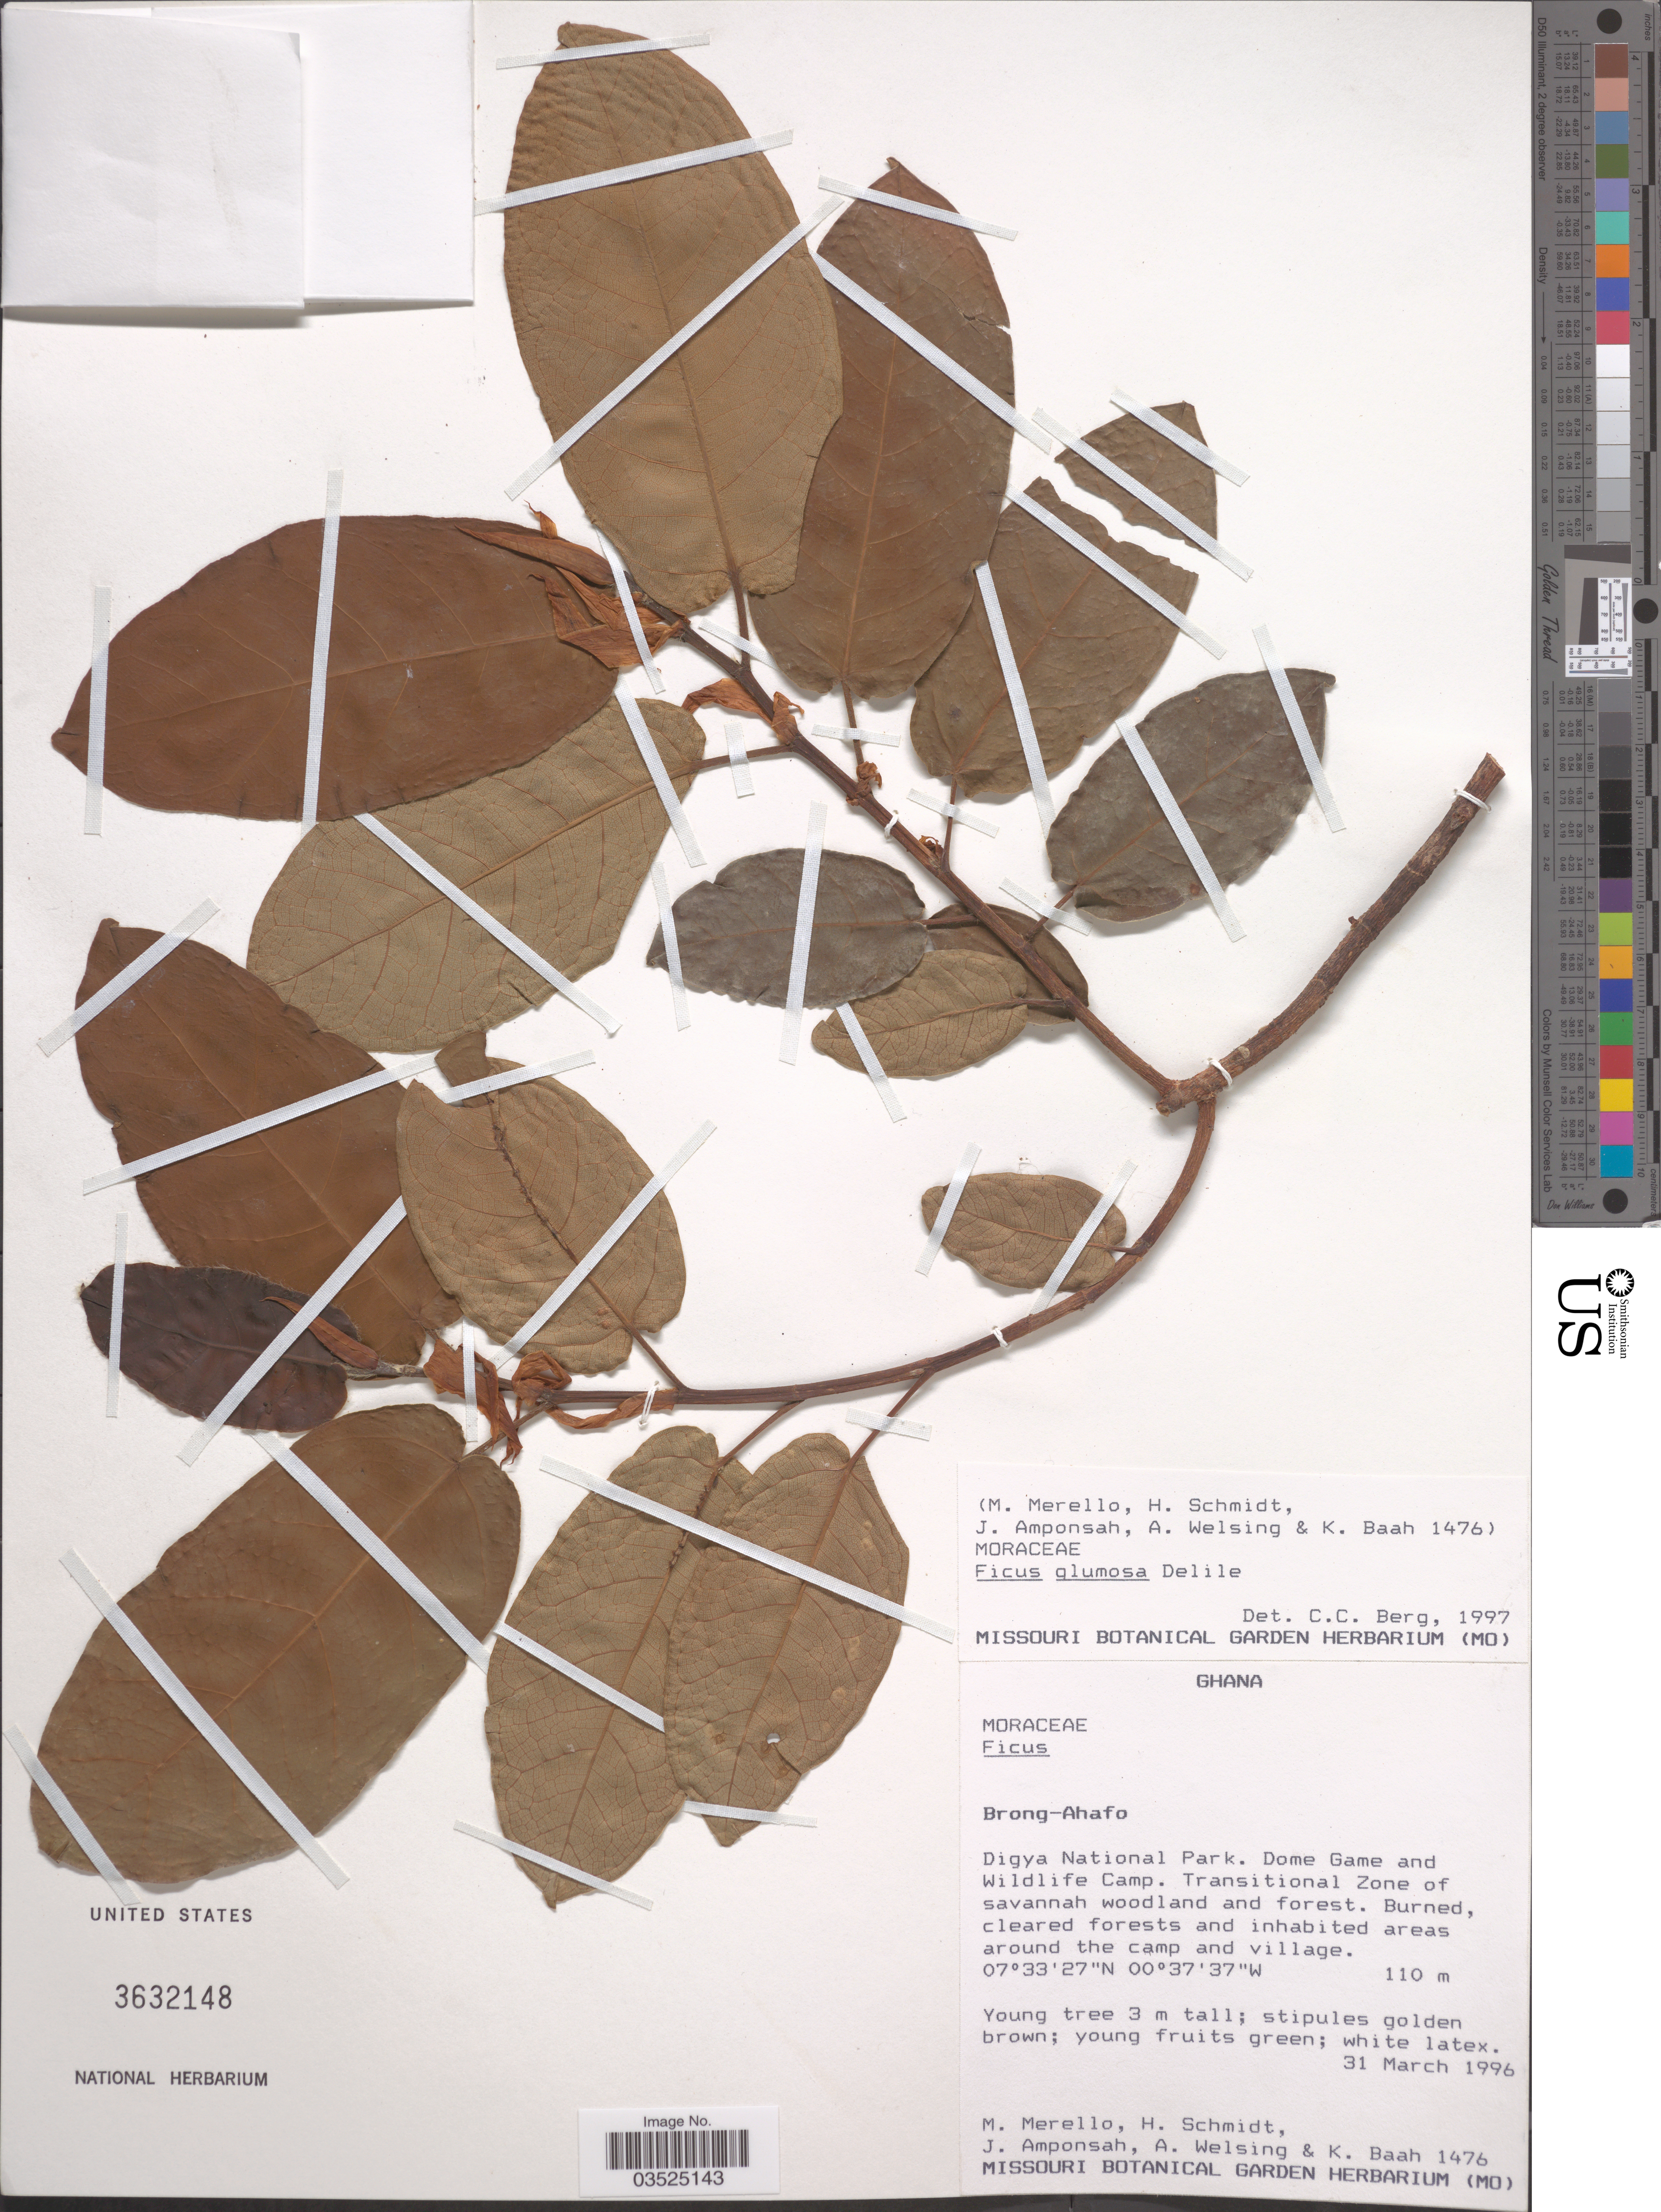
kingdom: Plantae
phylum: Tracheophyta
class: Magnoliopsida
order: Rosales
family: Moraceae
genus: Ficus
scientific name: Ficus glumosa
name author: Delile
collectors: M. Merello, H. Schmidt, J. Amponsah, A. Welsing & K. Baah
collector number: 1476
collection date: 1996-03-31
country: Ghana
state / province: Brong-Ahafo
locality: Digya National Park. Dome Game and Wildlife Camp. Transitional Zone of savannah woodland and forest. Burned, cleared forests and inhabited areas around the camp and village.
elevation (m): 110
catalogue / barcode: US 3632148